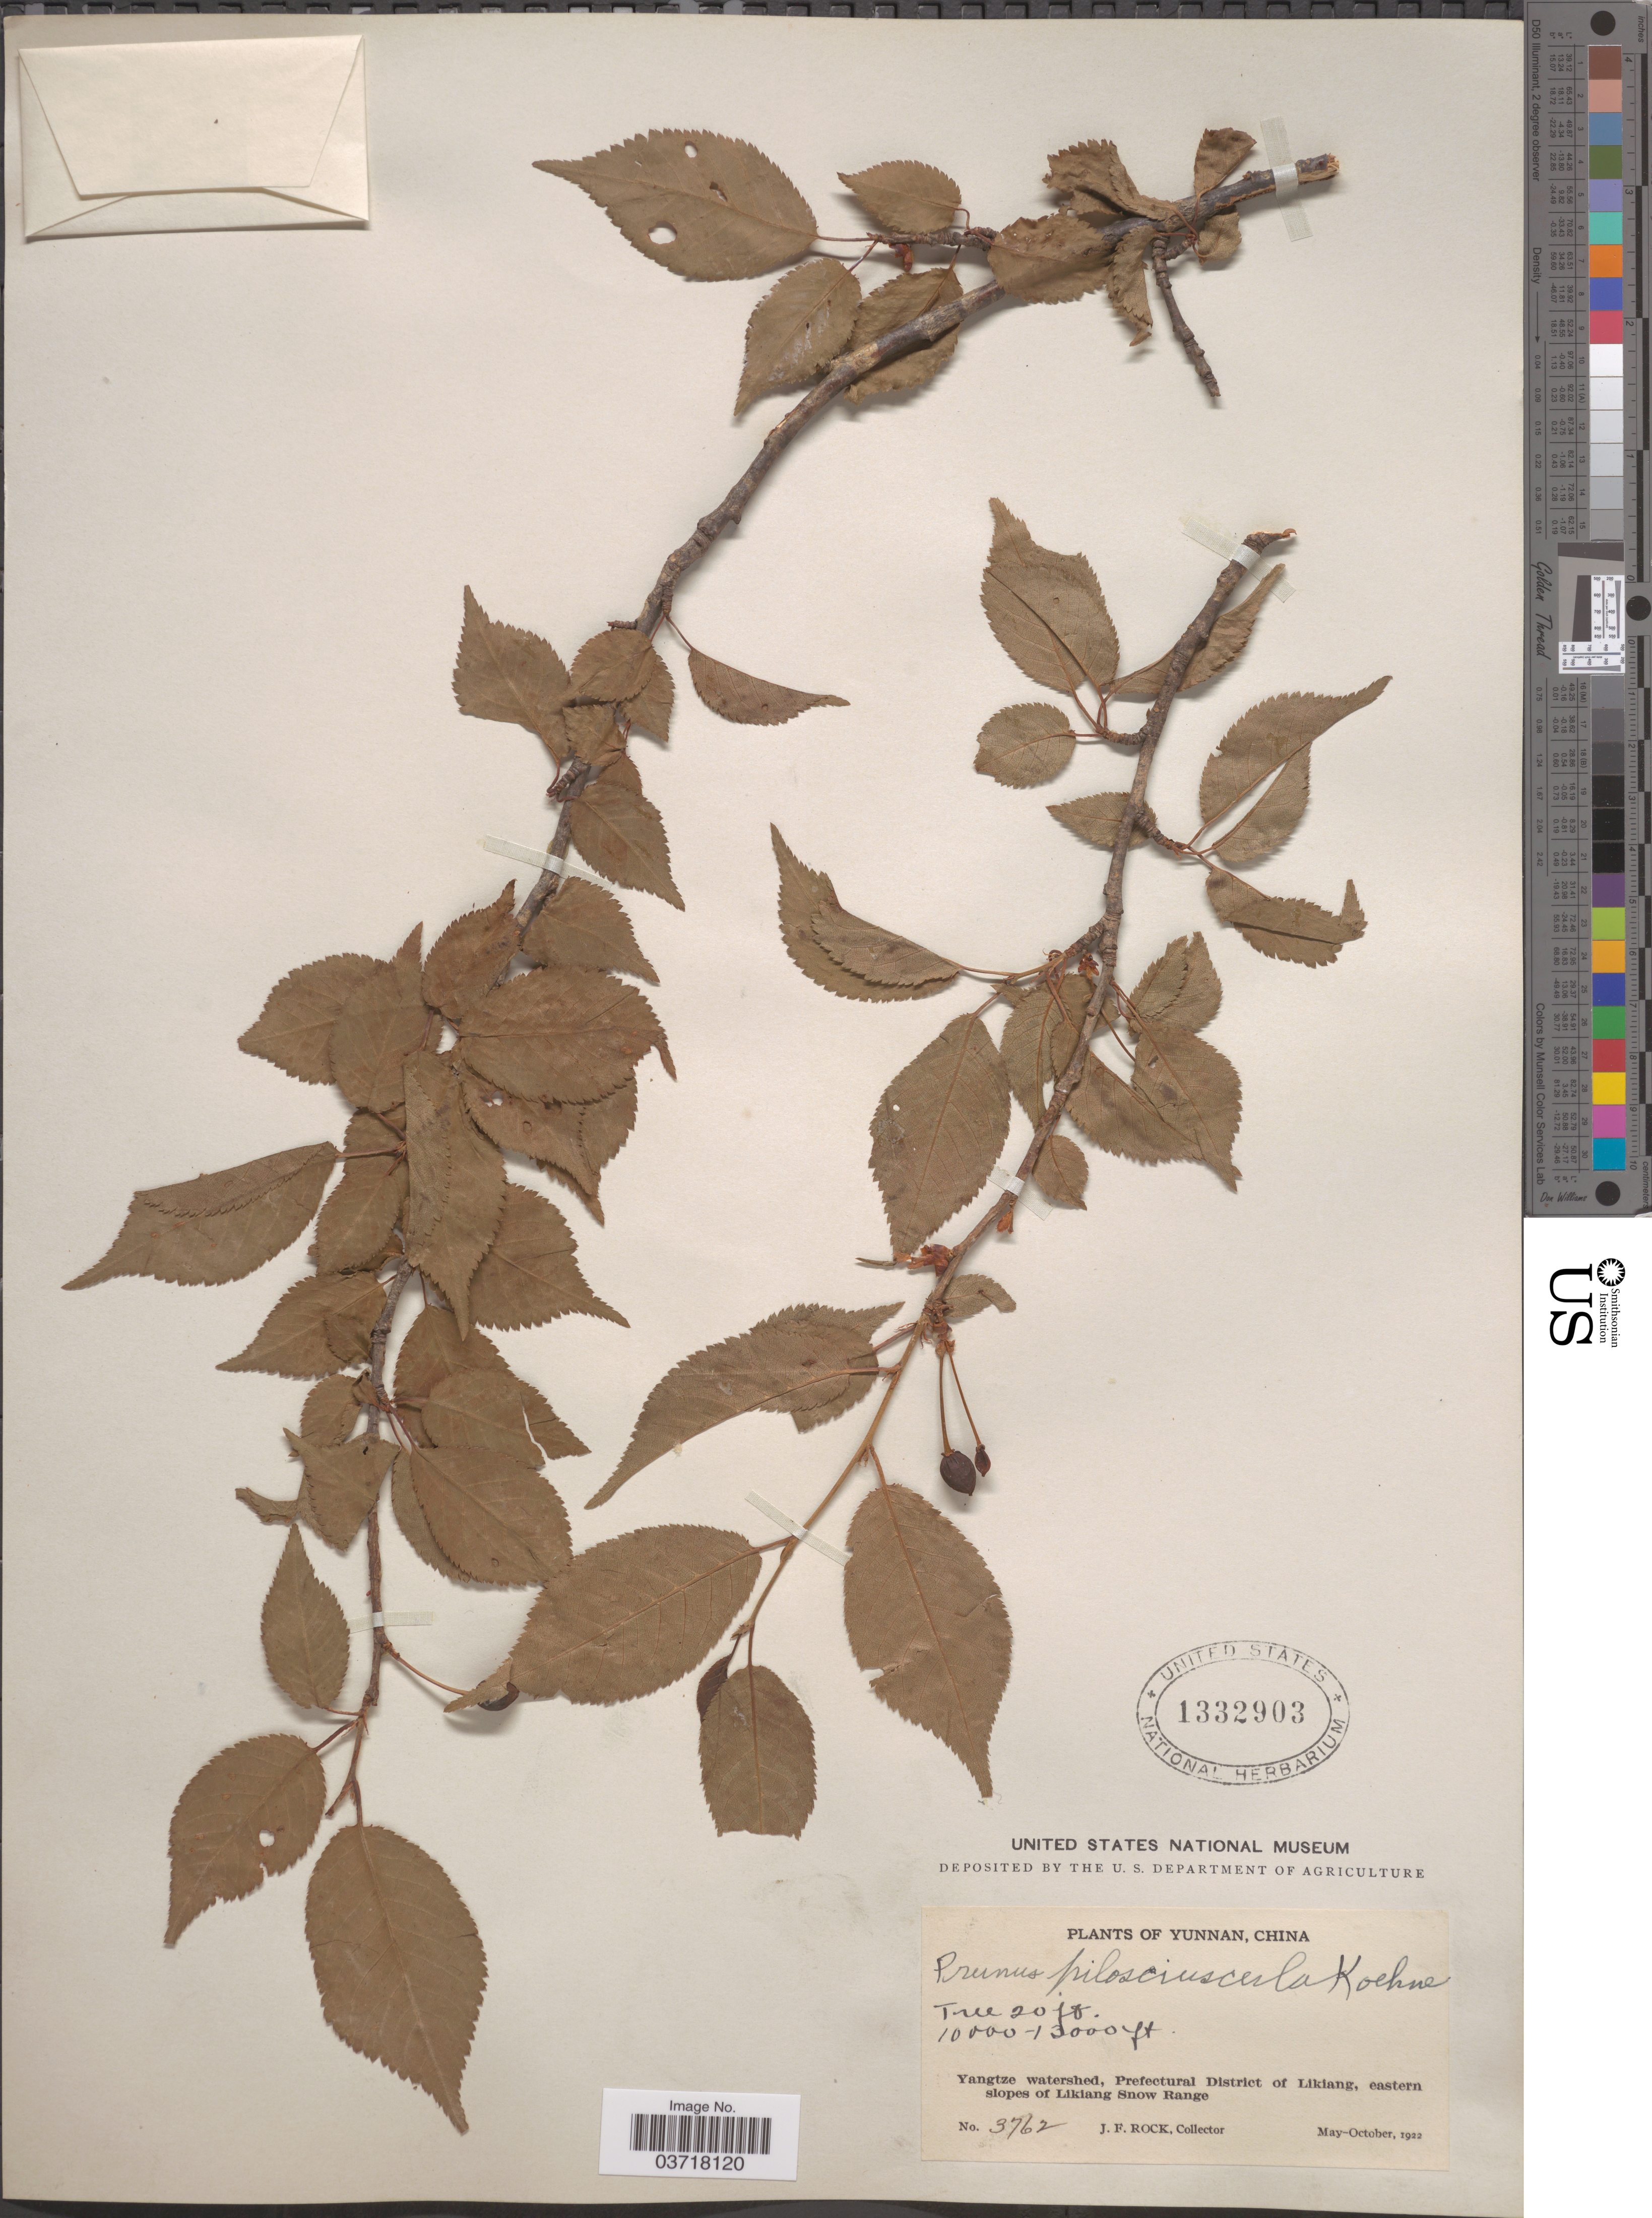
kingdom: Plantae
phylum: Tracheophyta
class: Magnoliopsida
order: Rosales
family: Rosaceae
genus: Prunus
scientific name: Prunus pilosiuscula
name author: Koehne in Sarg.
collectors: J. Rock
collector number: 3762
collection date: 1922-05/1922-10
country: China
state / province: Yunnan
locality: Yangtze watershed, Prefectural District of Likiang, eastern slopes of Likiang Snow Range.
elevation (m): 3048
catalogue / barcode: US 1332903